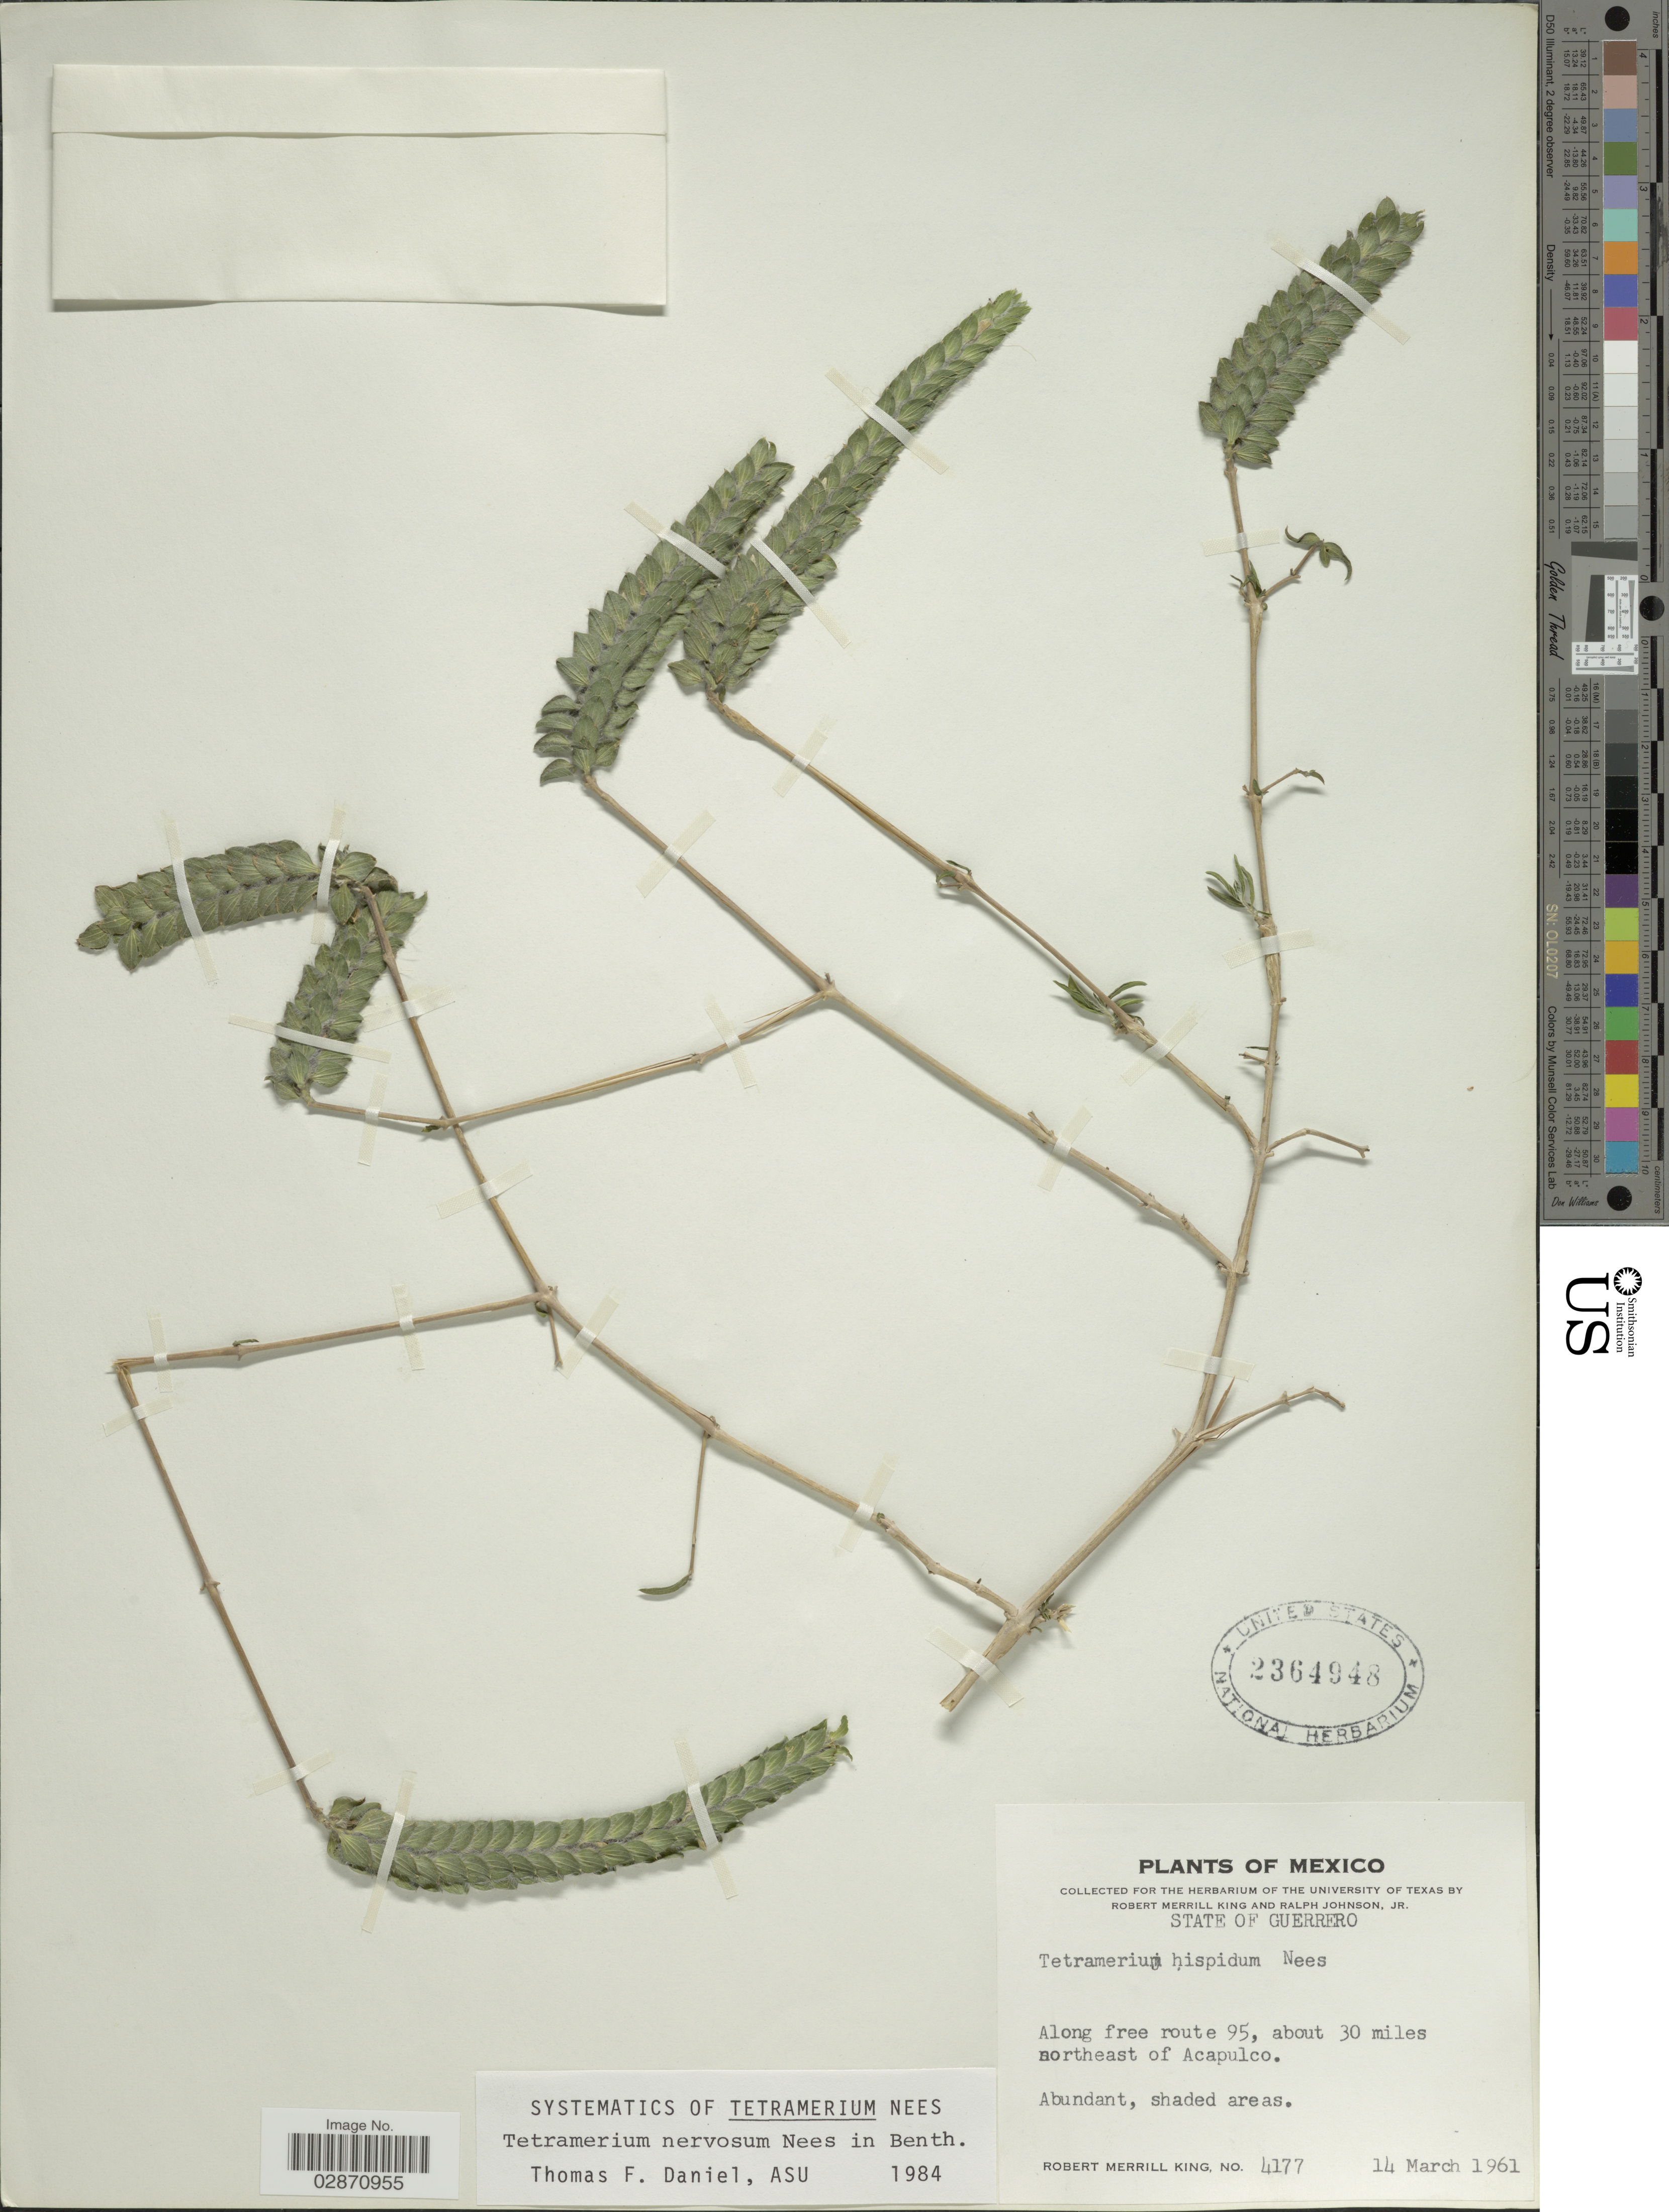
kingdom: Plantae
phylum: Tracheophyta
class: Magnoliopsida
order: Lamiales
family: Acanthaceae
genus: Tetramerium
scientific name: Tetramerium nervosum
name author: Nees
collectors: R. M. King & R. Johnson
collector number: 4177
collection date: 1961-03-14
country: Mexico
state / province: Guerrero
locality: Along free route 95, about 30 miles northeast of Acapulco.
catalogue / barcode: US 2364948